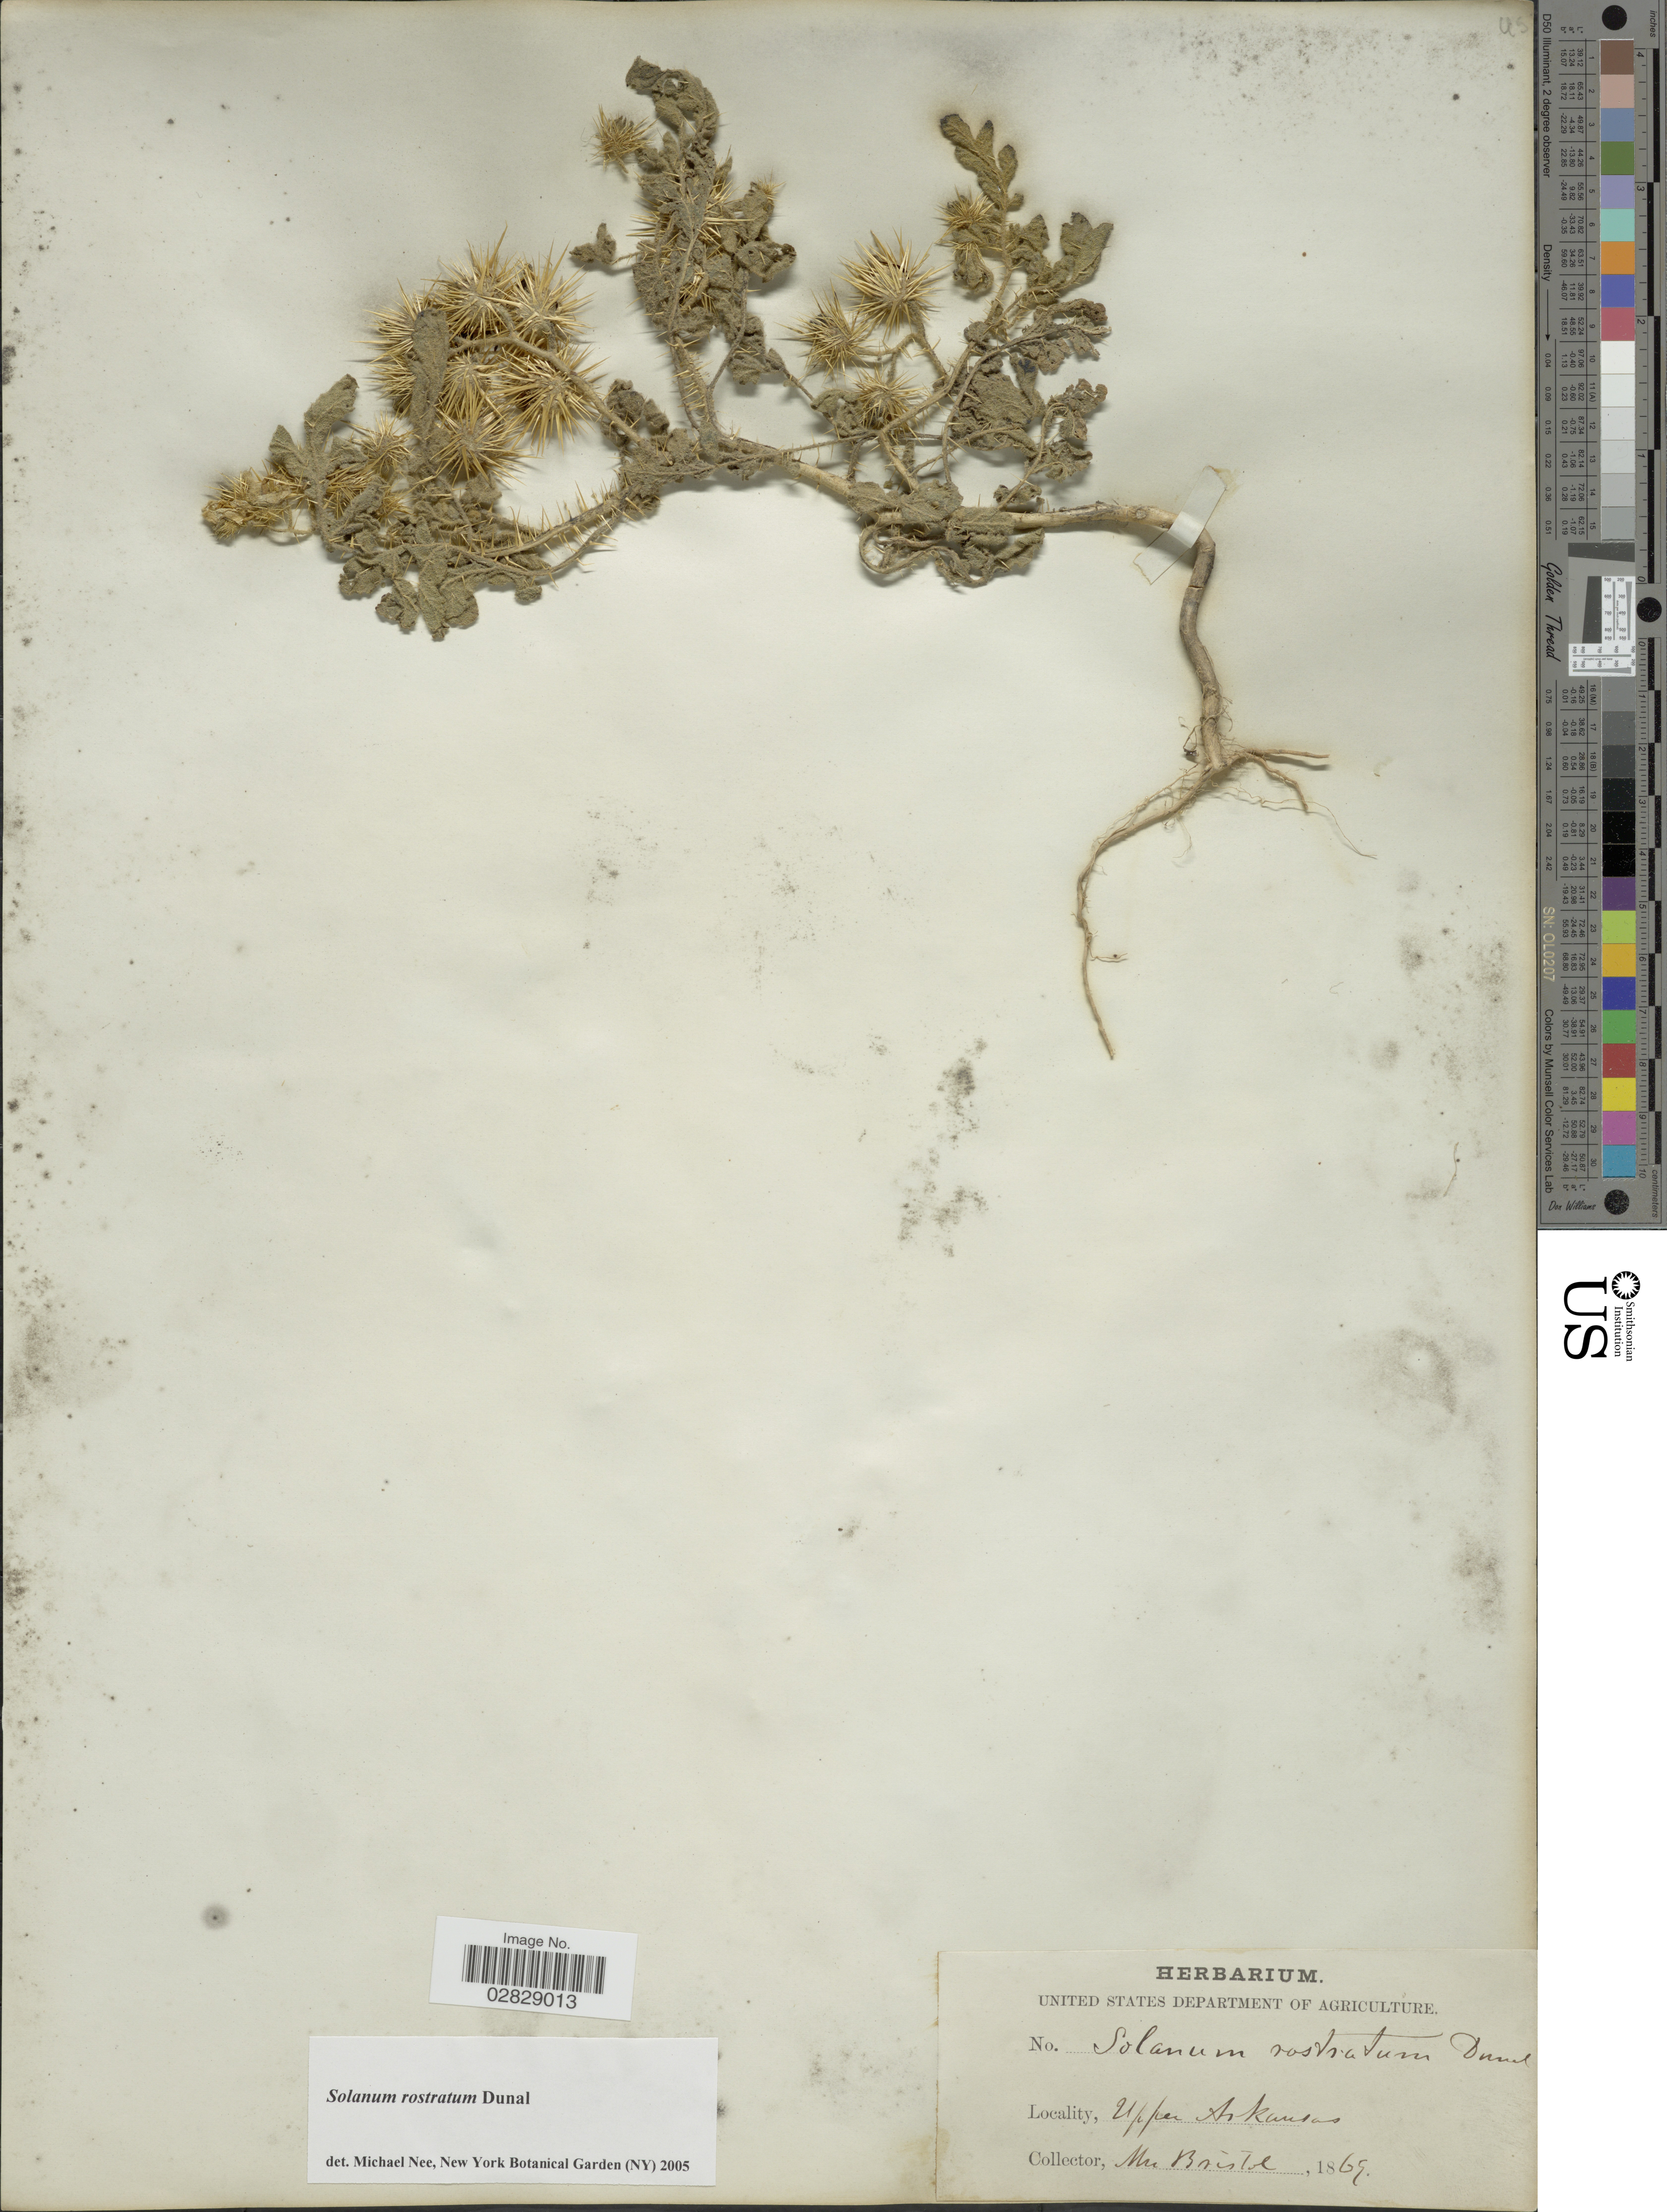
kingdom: Plantae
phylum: Tracheophyta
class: Magnoliopsida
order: Solanales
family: Solanaceae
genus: Solanum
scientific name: Solanum rostratum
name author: Dunal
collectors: Bristol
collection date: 1869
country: United States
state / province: Arkansas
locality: Upper Arkansas.